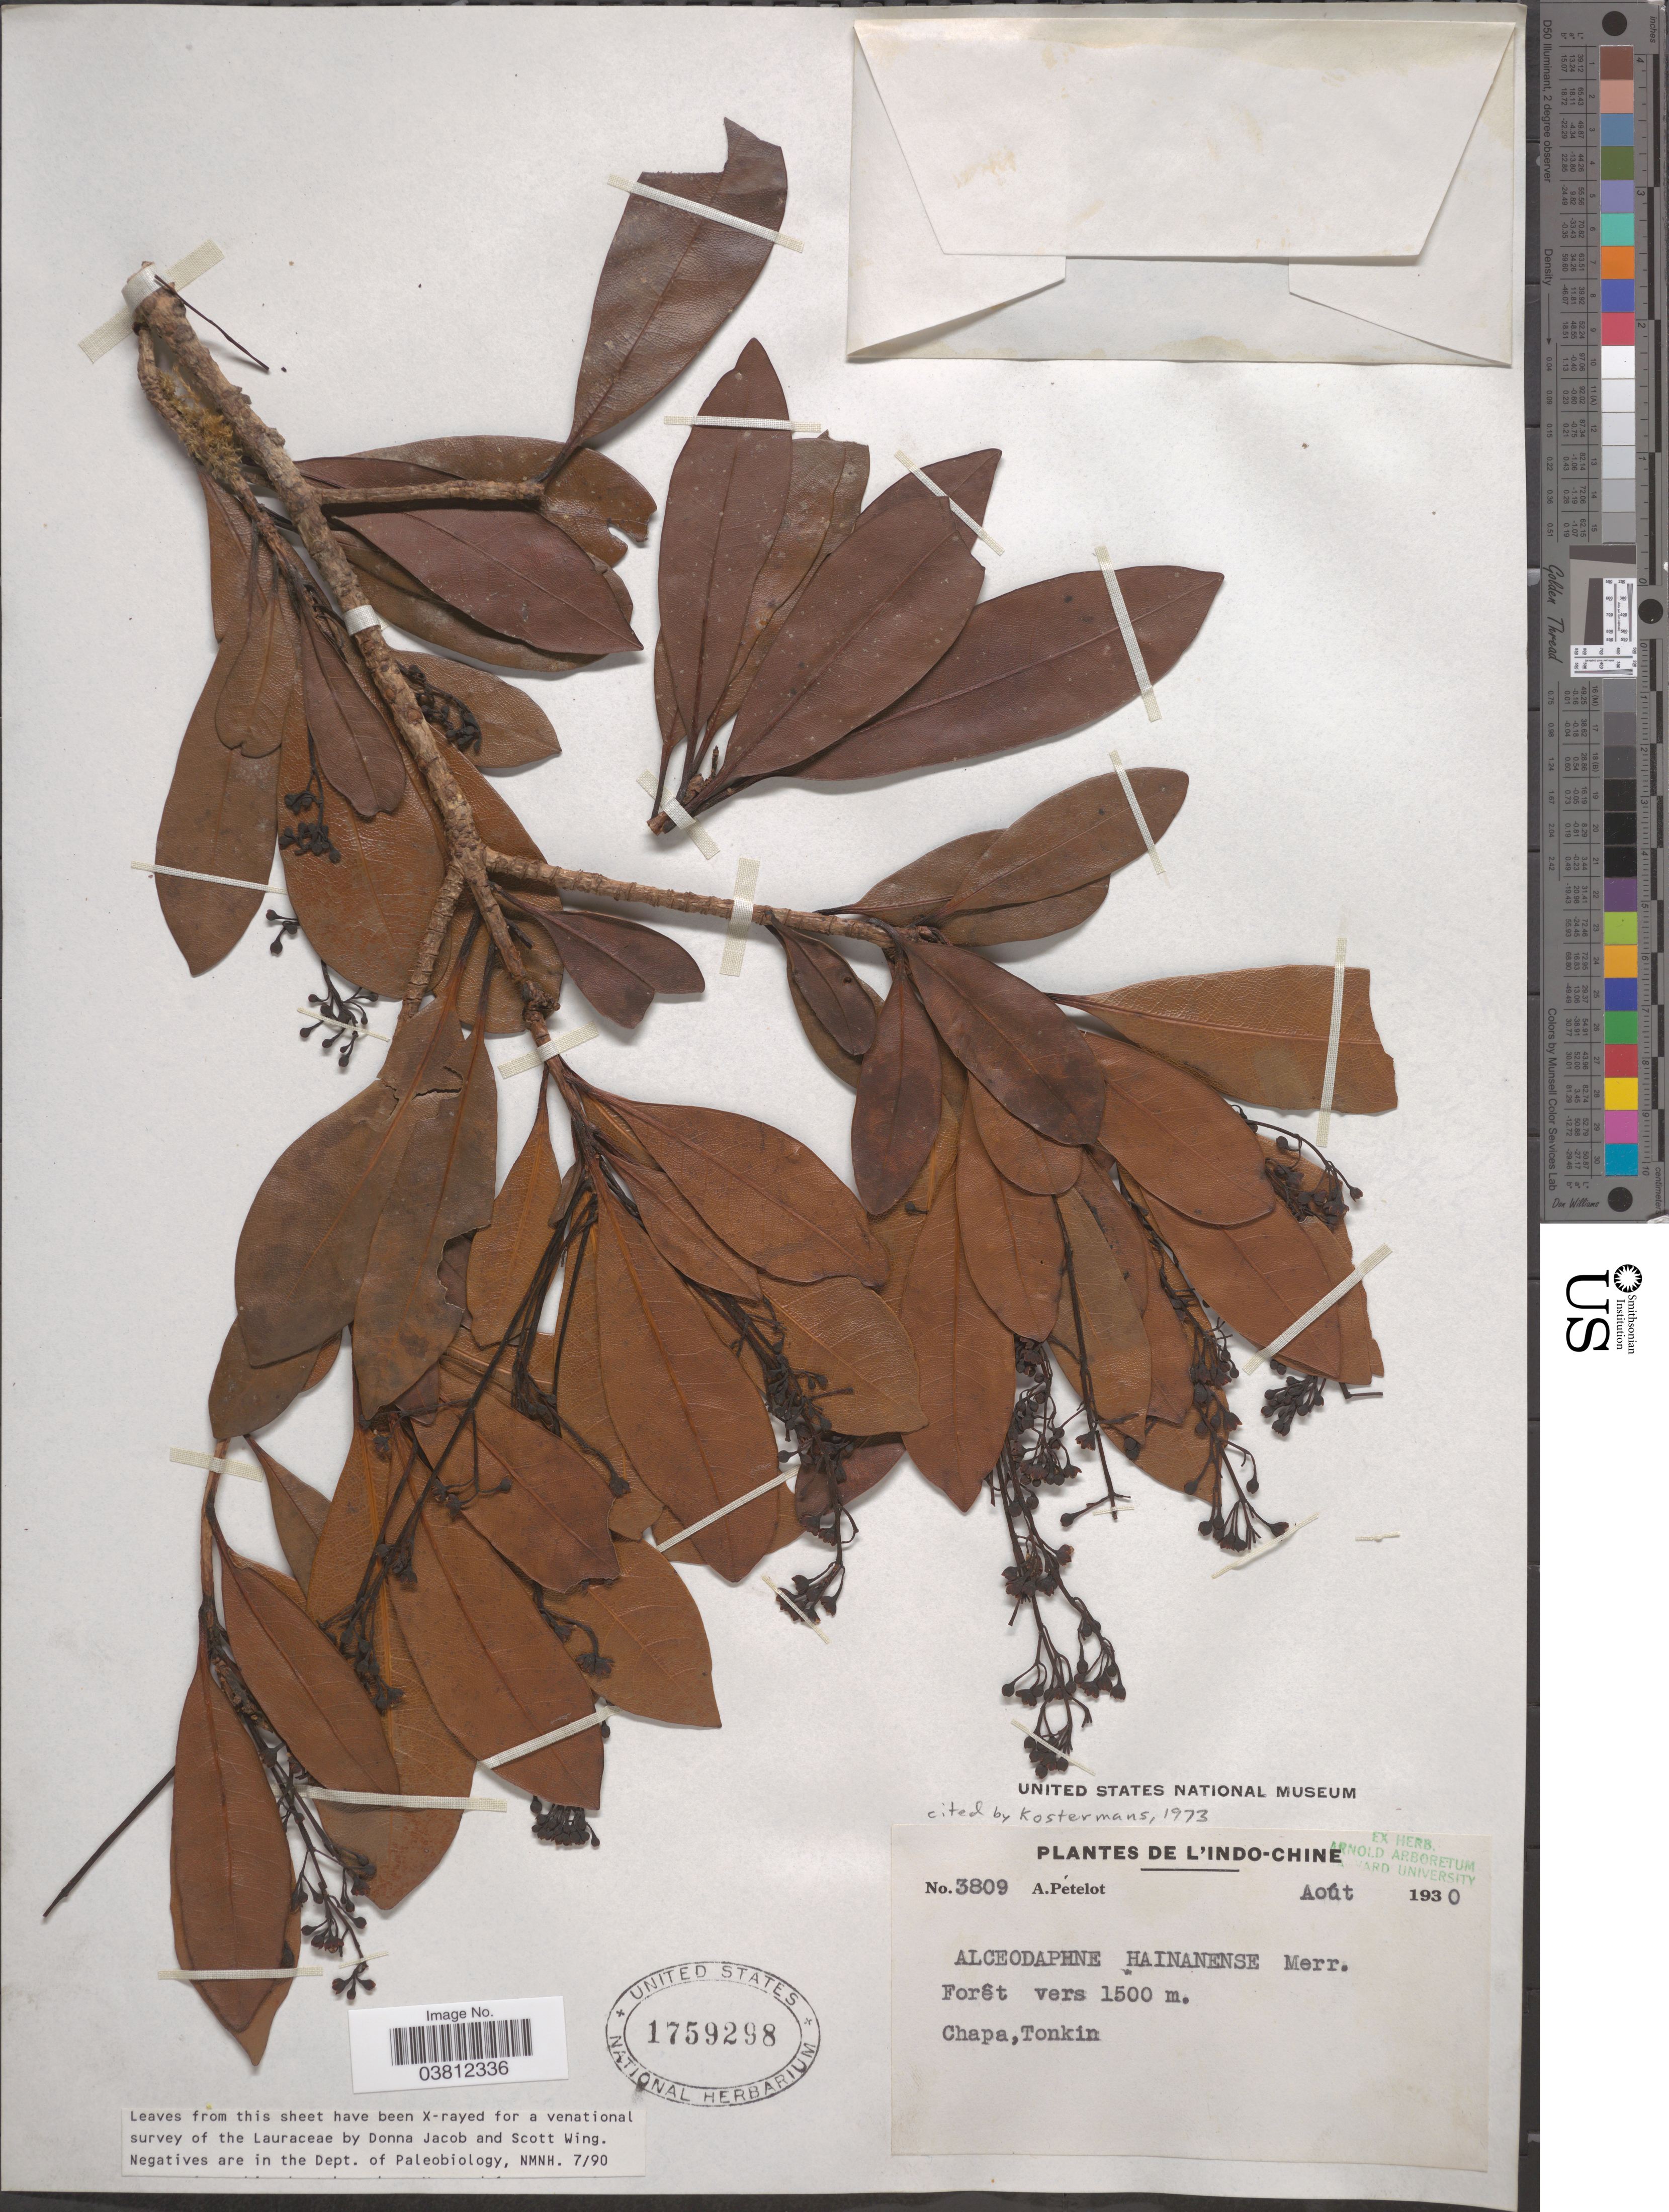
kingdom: Plantae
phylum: Tracheophyta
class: Magnoliopsida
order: Laurales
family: Lauraceae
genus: Alseodaphne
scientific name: Alseodaphne hainanensis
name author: Merr.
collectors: A. Petelot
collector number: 3809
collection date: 1930-08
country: Vietnam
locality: L'Indo-chine. Chapa, Tonkin.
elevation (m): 1500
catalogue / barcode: US 1759298